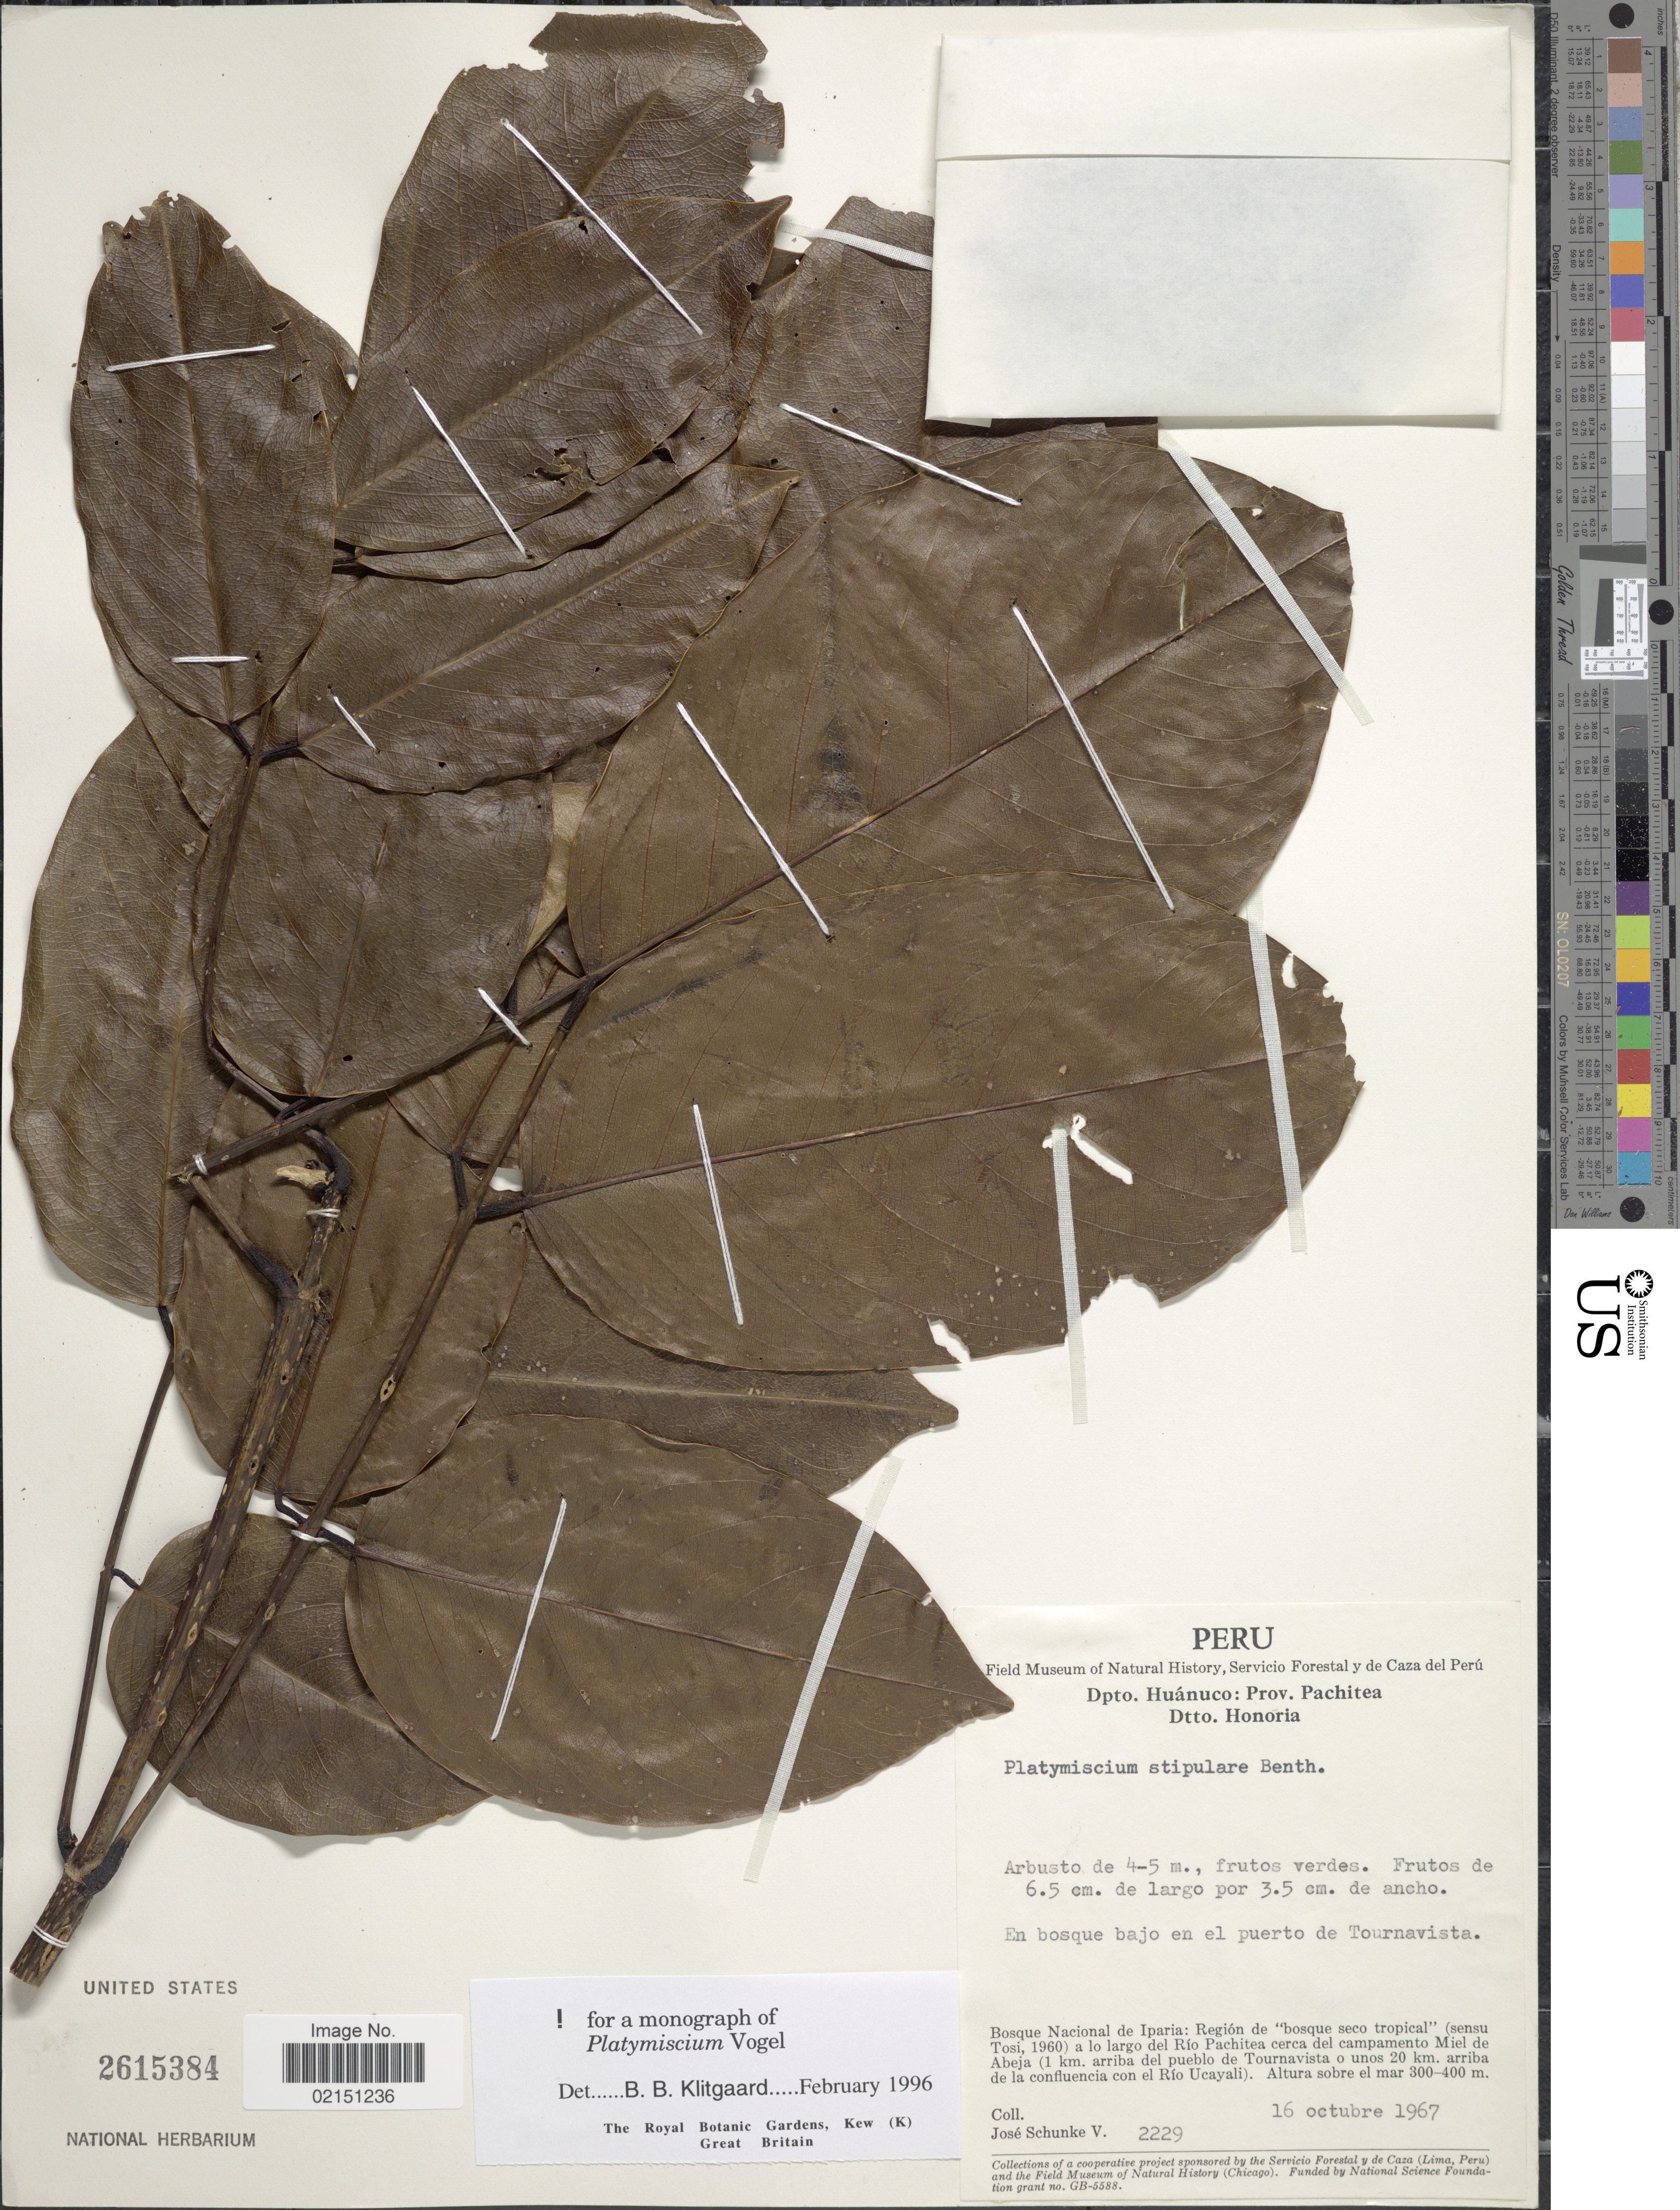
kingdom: Plantae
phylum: Tracheophyta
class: Magnoliopsida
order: Fabales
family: Fabaceae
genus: Platymiscium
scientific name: Platymiscium stipulare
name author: Benth.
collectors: J. Schunke Vigo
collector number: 2229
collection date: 1967-10-16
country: Peru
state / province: Huánuco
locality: Prov. Pachitea. Dtto. Honoria. En bosque bajo en el puerto de Tournavista. Bosque Nacional de Iparia: Region de ""bosque seco tropical""a lo largo del Rio pachitea del campamento Miel de Abeja (1 km. arriba del pueblo de Tournavista o unos 20 km. arriba de la confluencia con el Rio Ucayali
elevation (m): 300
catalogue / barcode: US 2615384